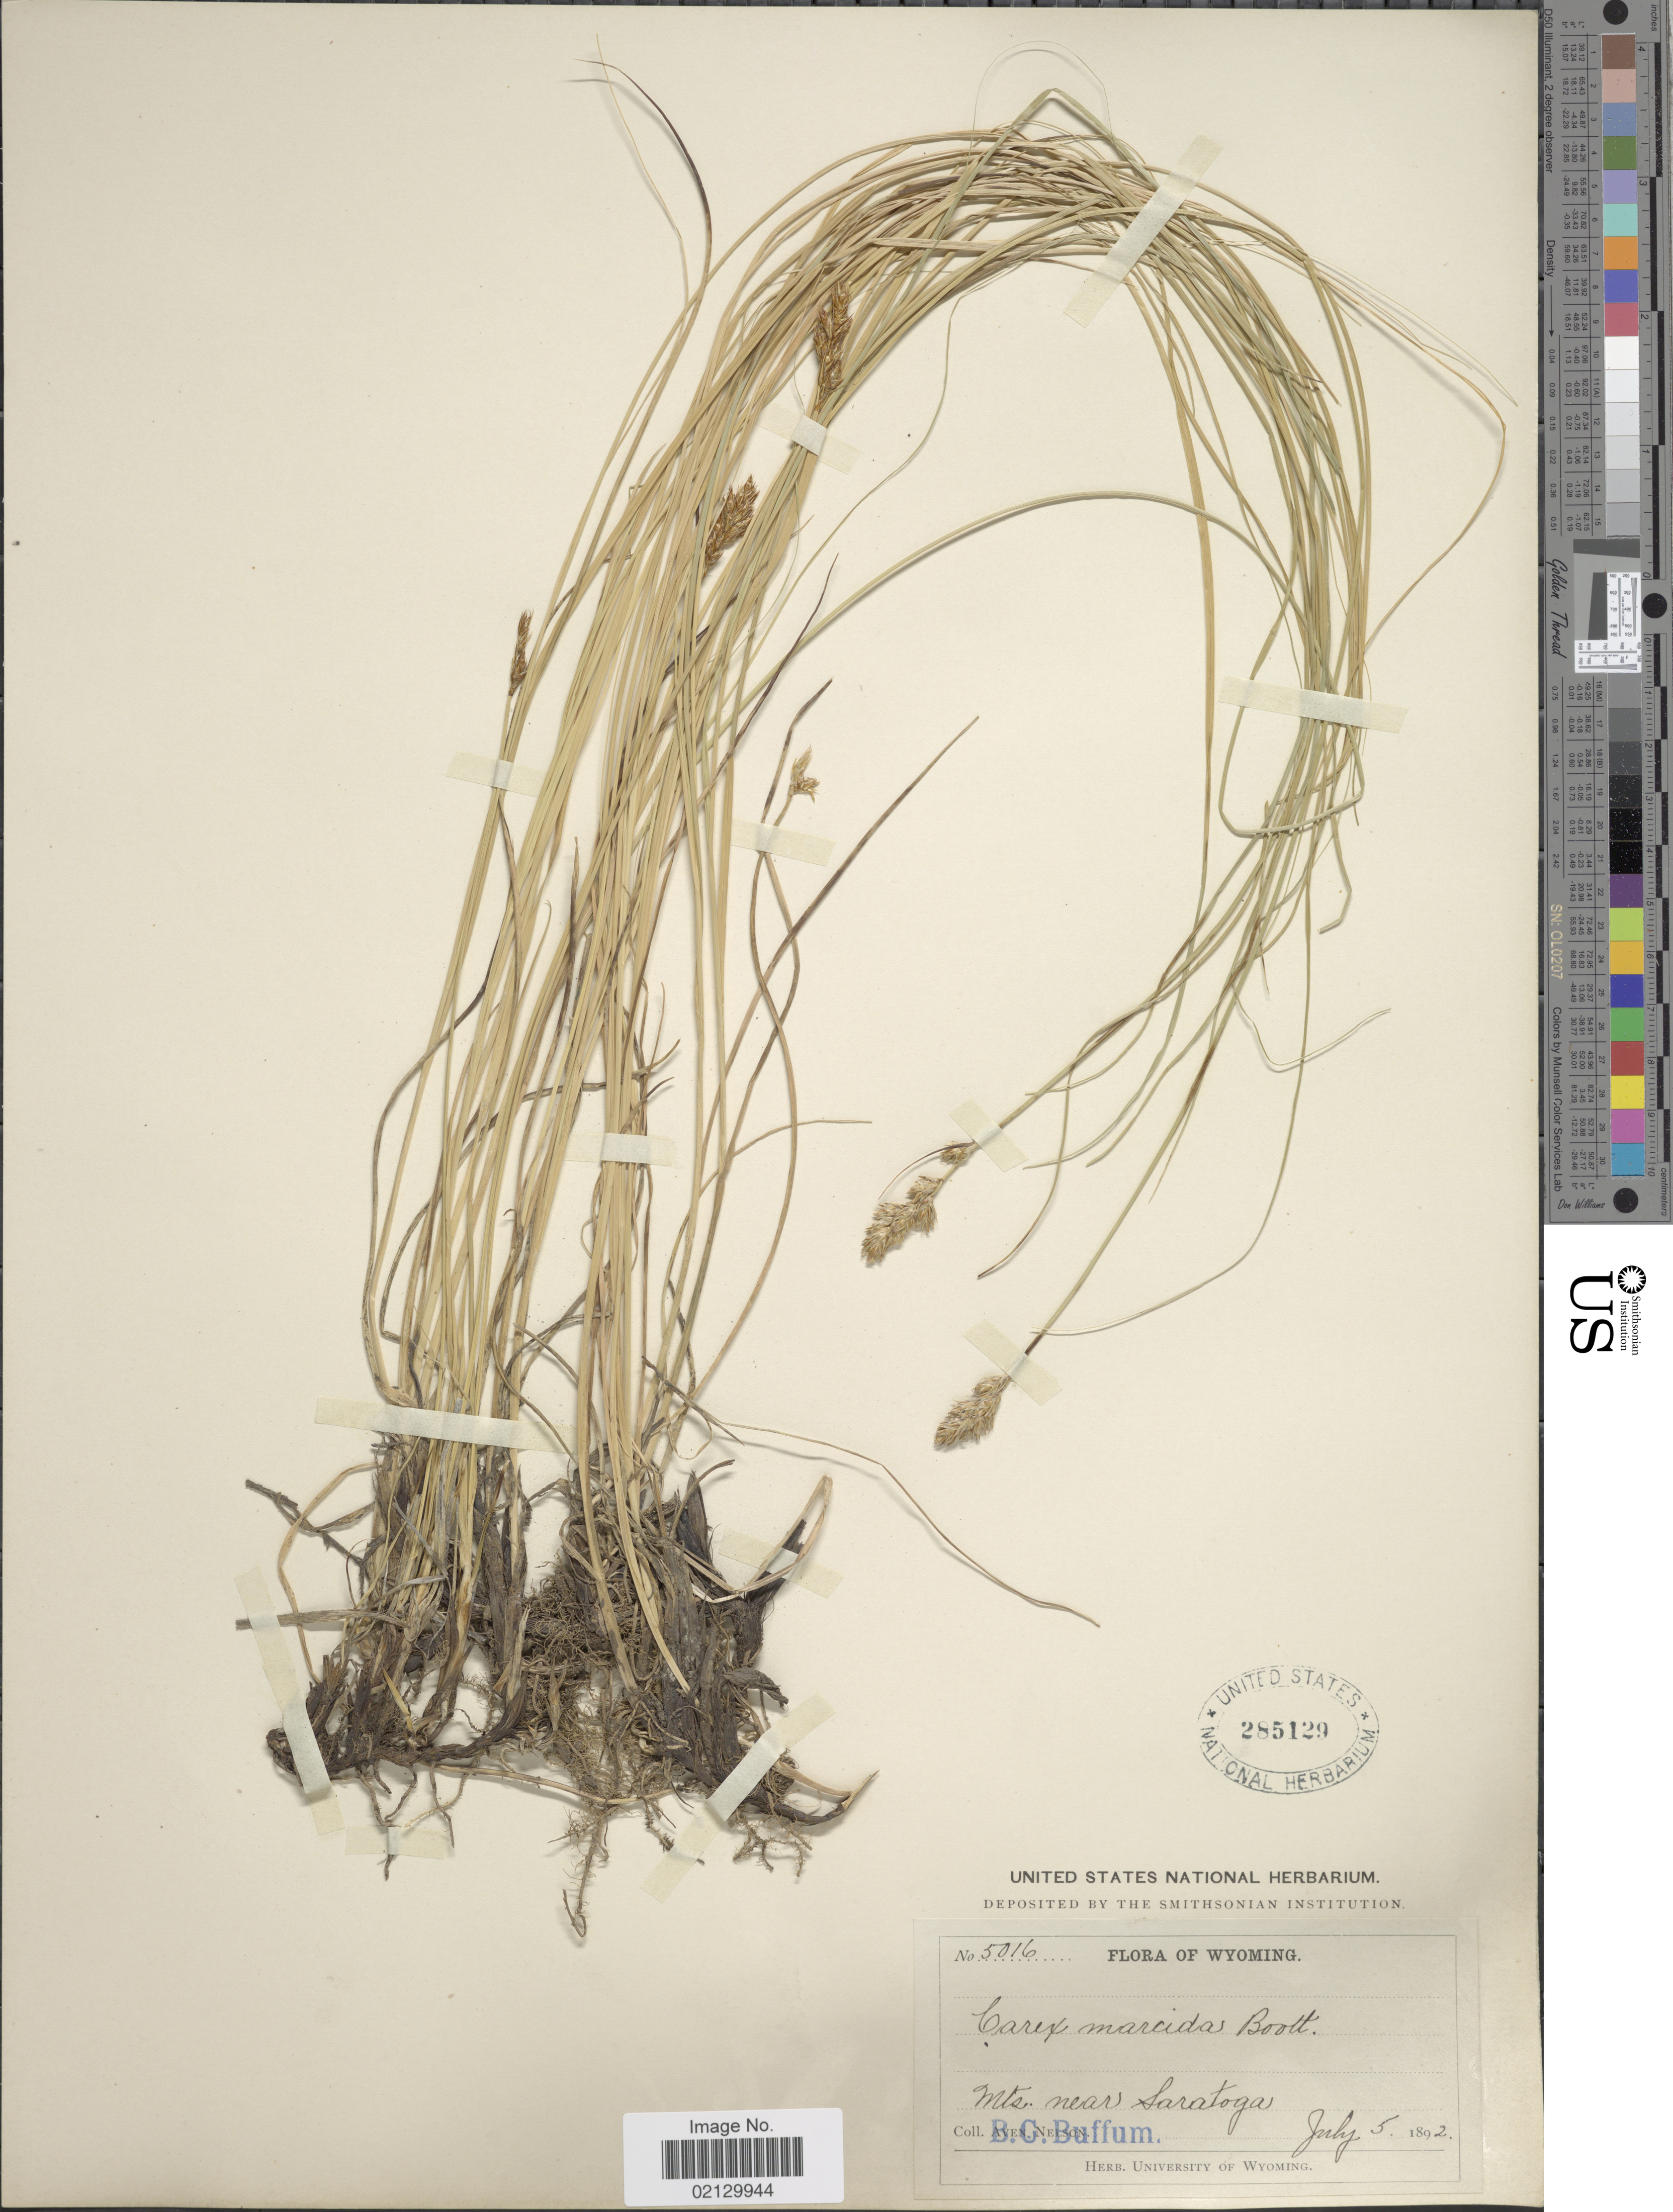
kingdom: Plantae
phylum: Tracheophyta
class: Liliopsida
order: Poales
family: Cyperaceae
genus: Carex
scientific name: Carex praegracilis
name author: W. Boott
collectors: B. Buffum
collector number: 5016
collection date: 1892-07-05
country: United States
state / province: Wyoming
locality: Wyoming, Mts. Near Saratoga.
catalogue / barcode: US 285129